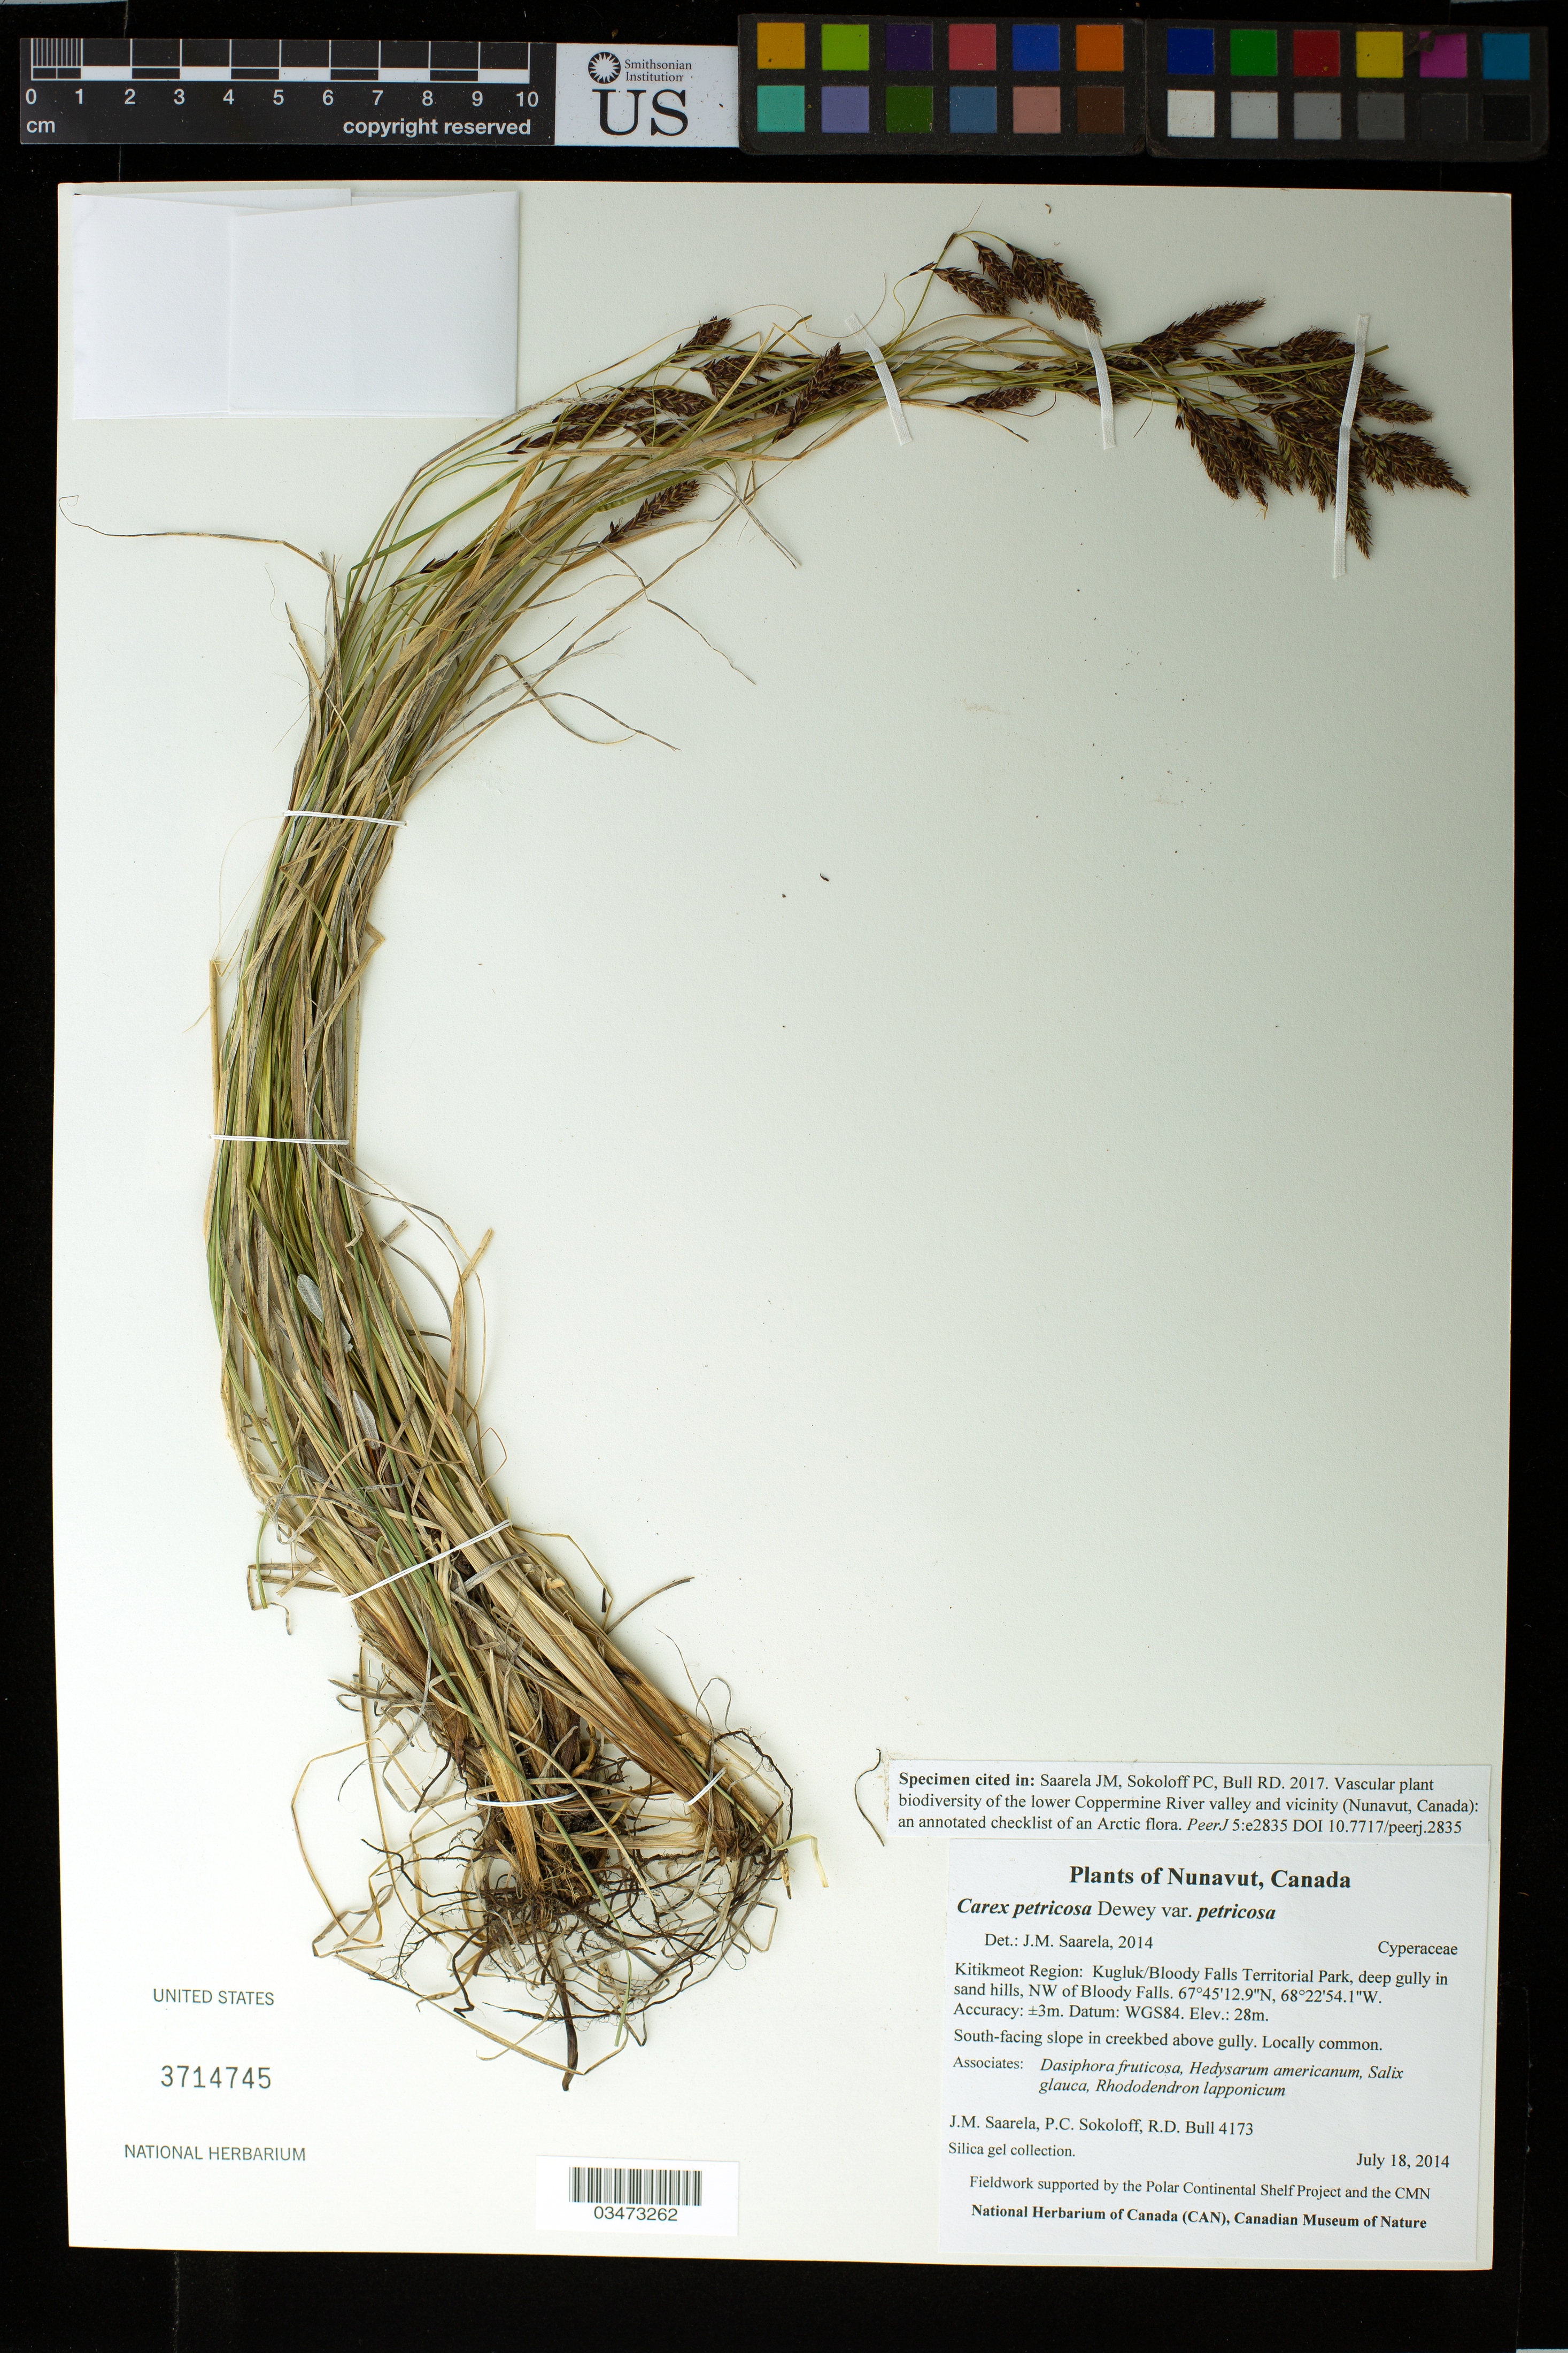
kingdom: Plantae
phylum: Tracheophyta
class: Liliopsida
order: Poales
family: Cyperaceae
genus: Carex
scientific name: Carex petricosa var. petricosa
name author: Dewey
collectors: J. Saarela, P. Sokoloff & R. Bull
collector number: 4173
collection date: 2014-07-18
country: Canada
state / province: Nunavut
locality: Kitikmeot Region: Kugluk/Bloody Falls Territorial Park, deep gully in sand hills, NW of Bloody Falls.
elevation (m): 28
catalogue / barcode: US 3714745